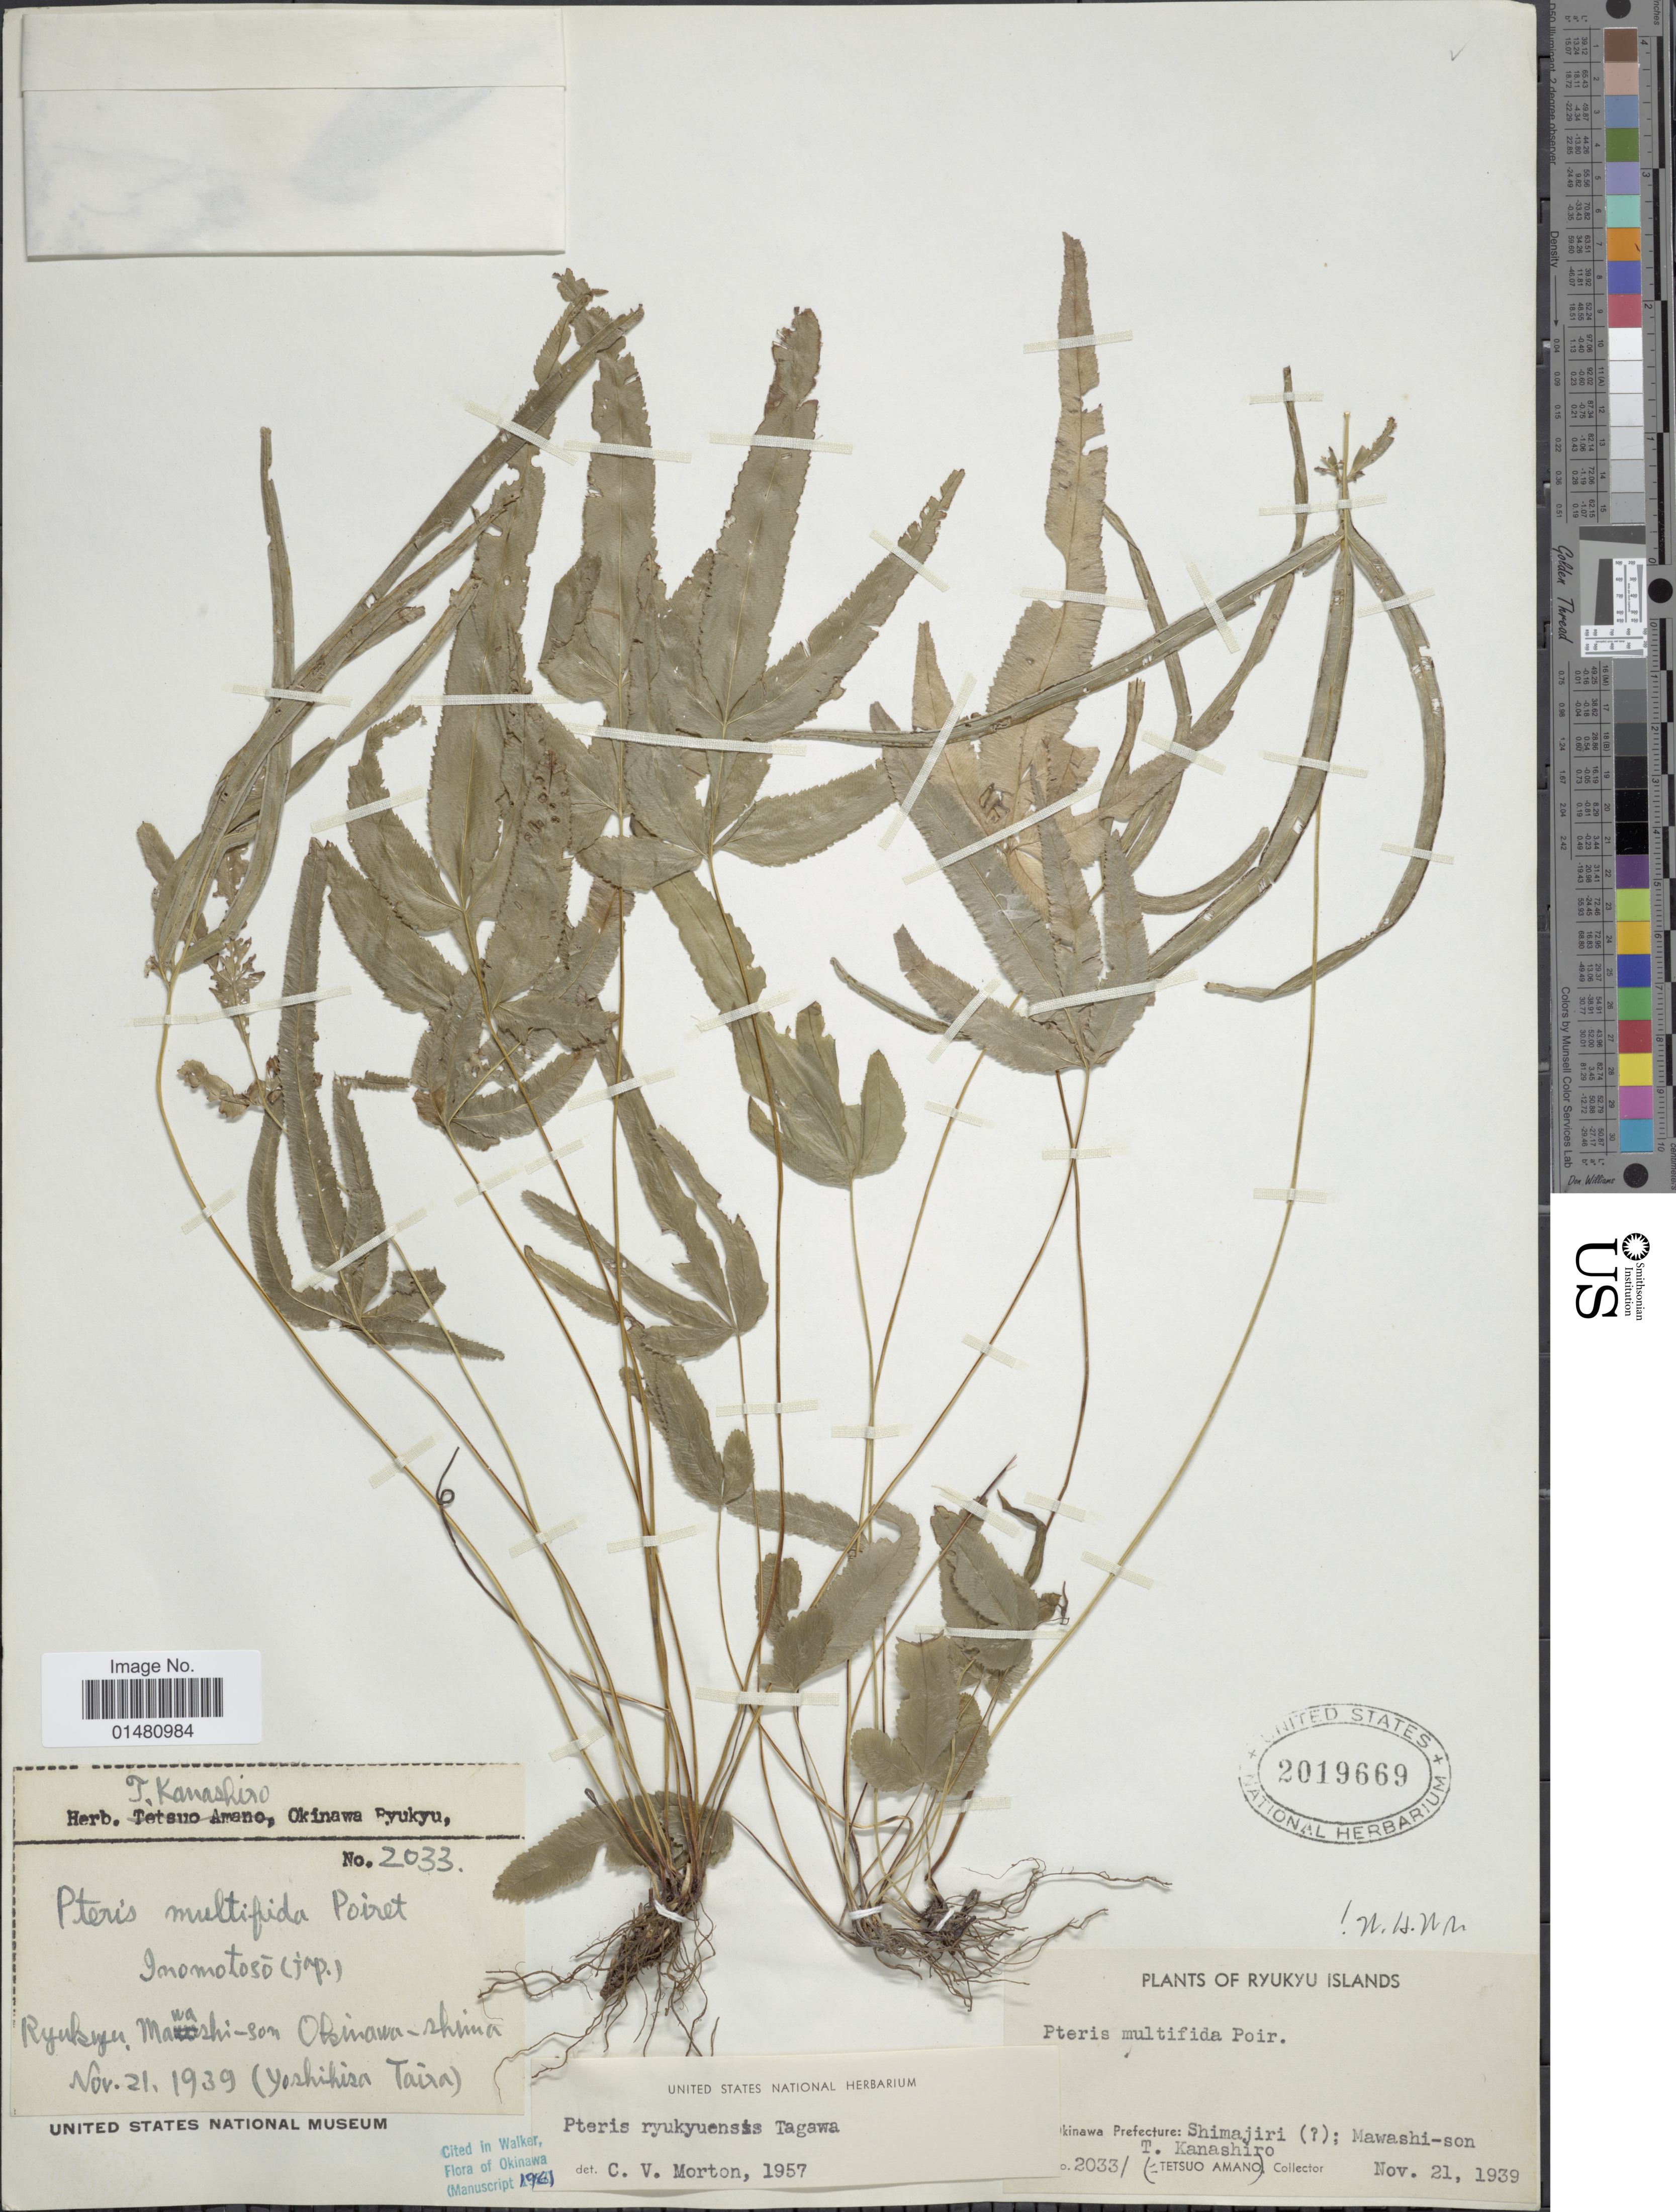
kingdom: Plantae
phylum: Tracheophyta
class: Polypodiopsida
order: Polypodiales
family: Pteridaceae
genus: Pteris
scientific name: Pteris ryukyuensis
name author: Tagawa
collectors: T. Kanashiro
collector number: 2033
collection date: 1939-11-21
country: Japan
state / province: Okinawa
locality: Ryukyu Islands, Okinawa Prefecture: Shimajiri ( [unsure placement]); Mawashi-son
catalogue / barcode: US 2019669